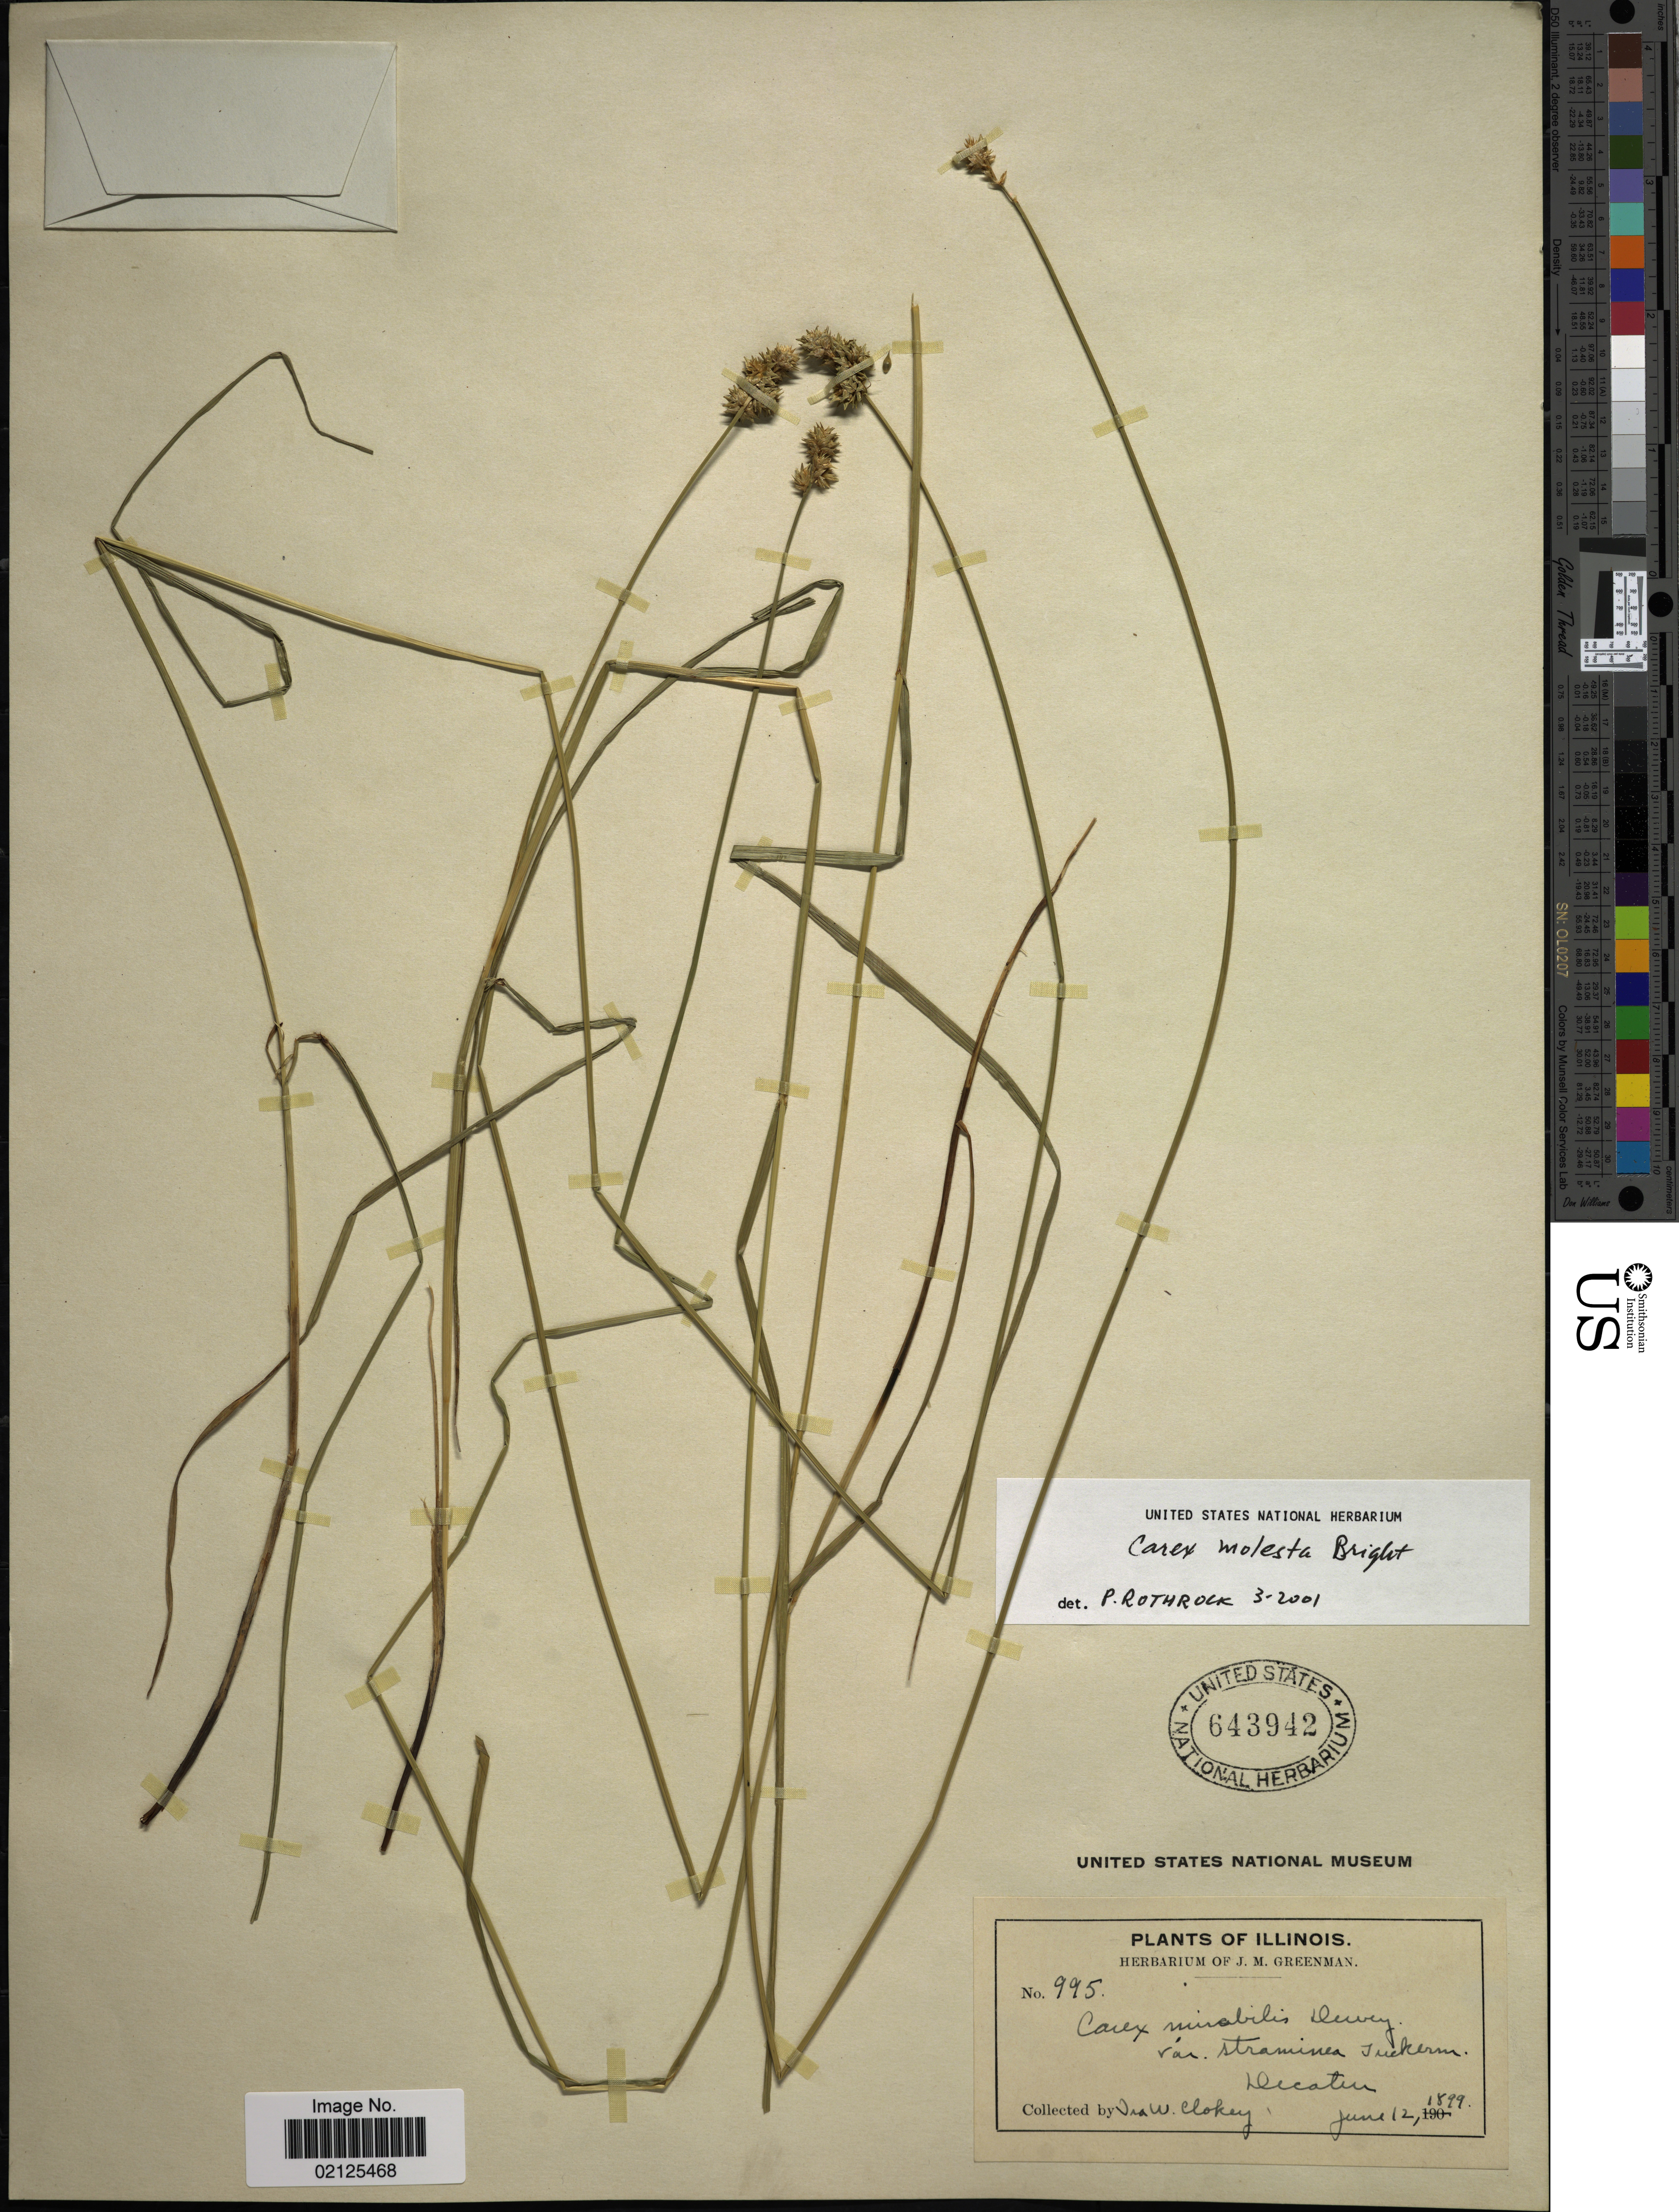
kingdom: Plantae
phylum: Tracheophyta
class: Liliopsida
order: Poales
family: Cyperaceae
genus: Carex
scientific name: Carex molesta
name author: Mack.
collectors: I. W. Clokey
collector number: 995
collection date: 1899-06-12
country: United States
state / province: Illinois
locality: Decatin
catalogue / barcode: US 643942